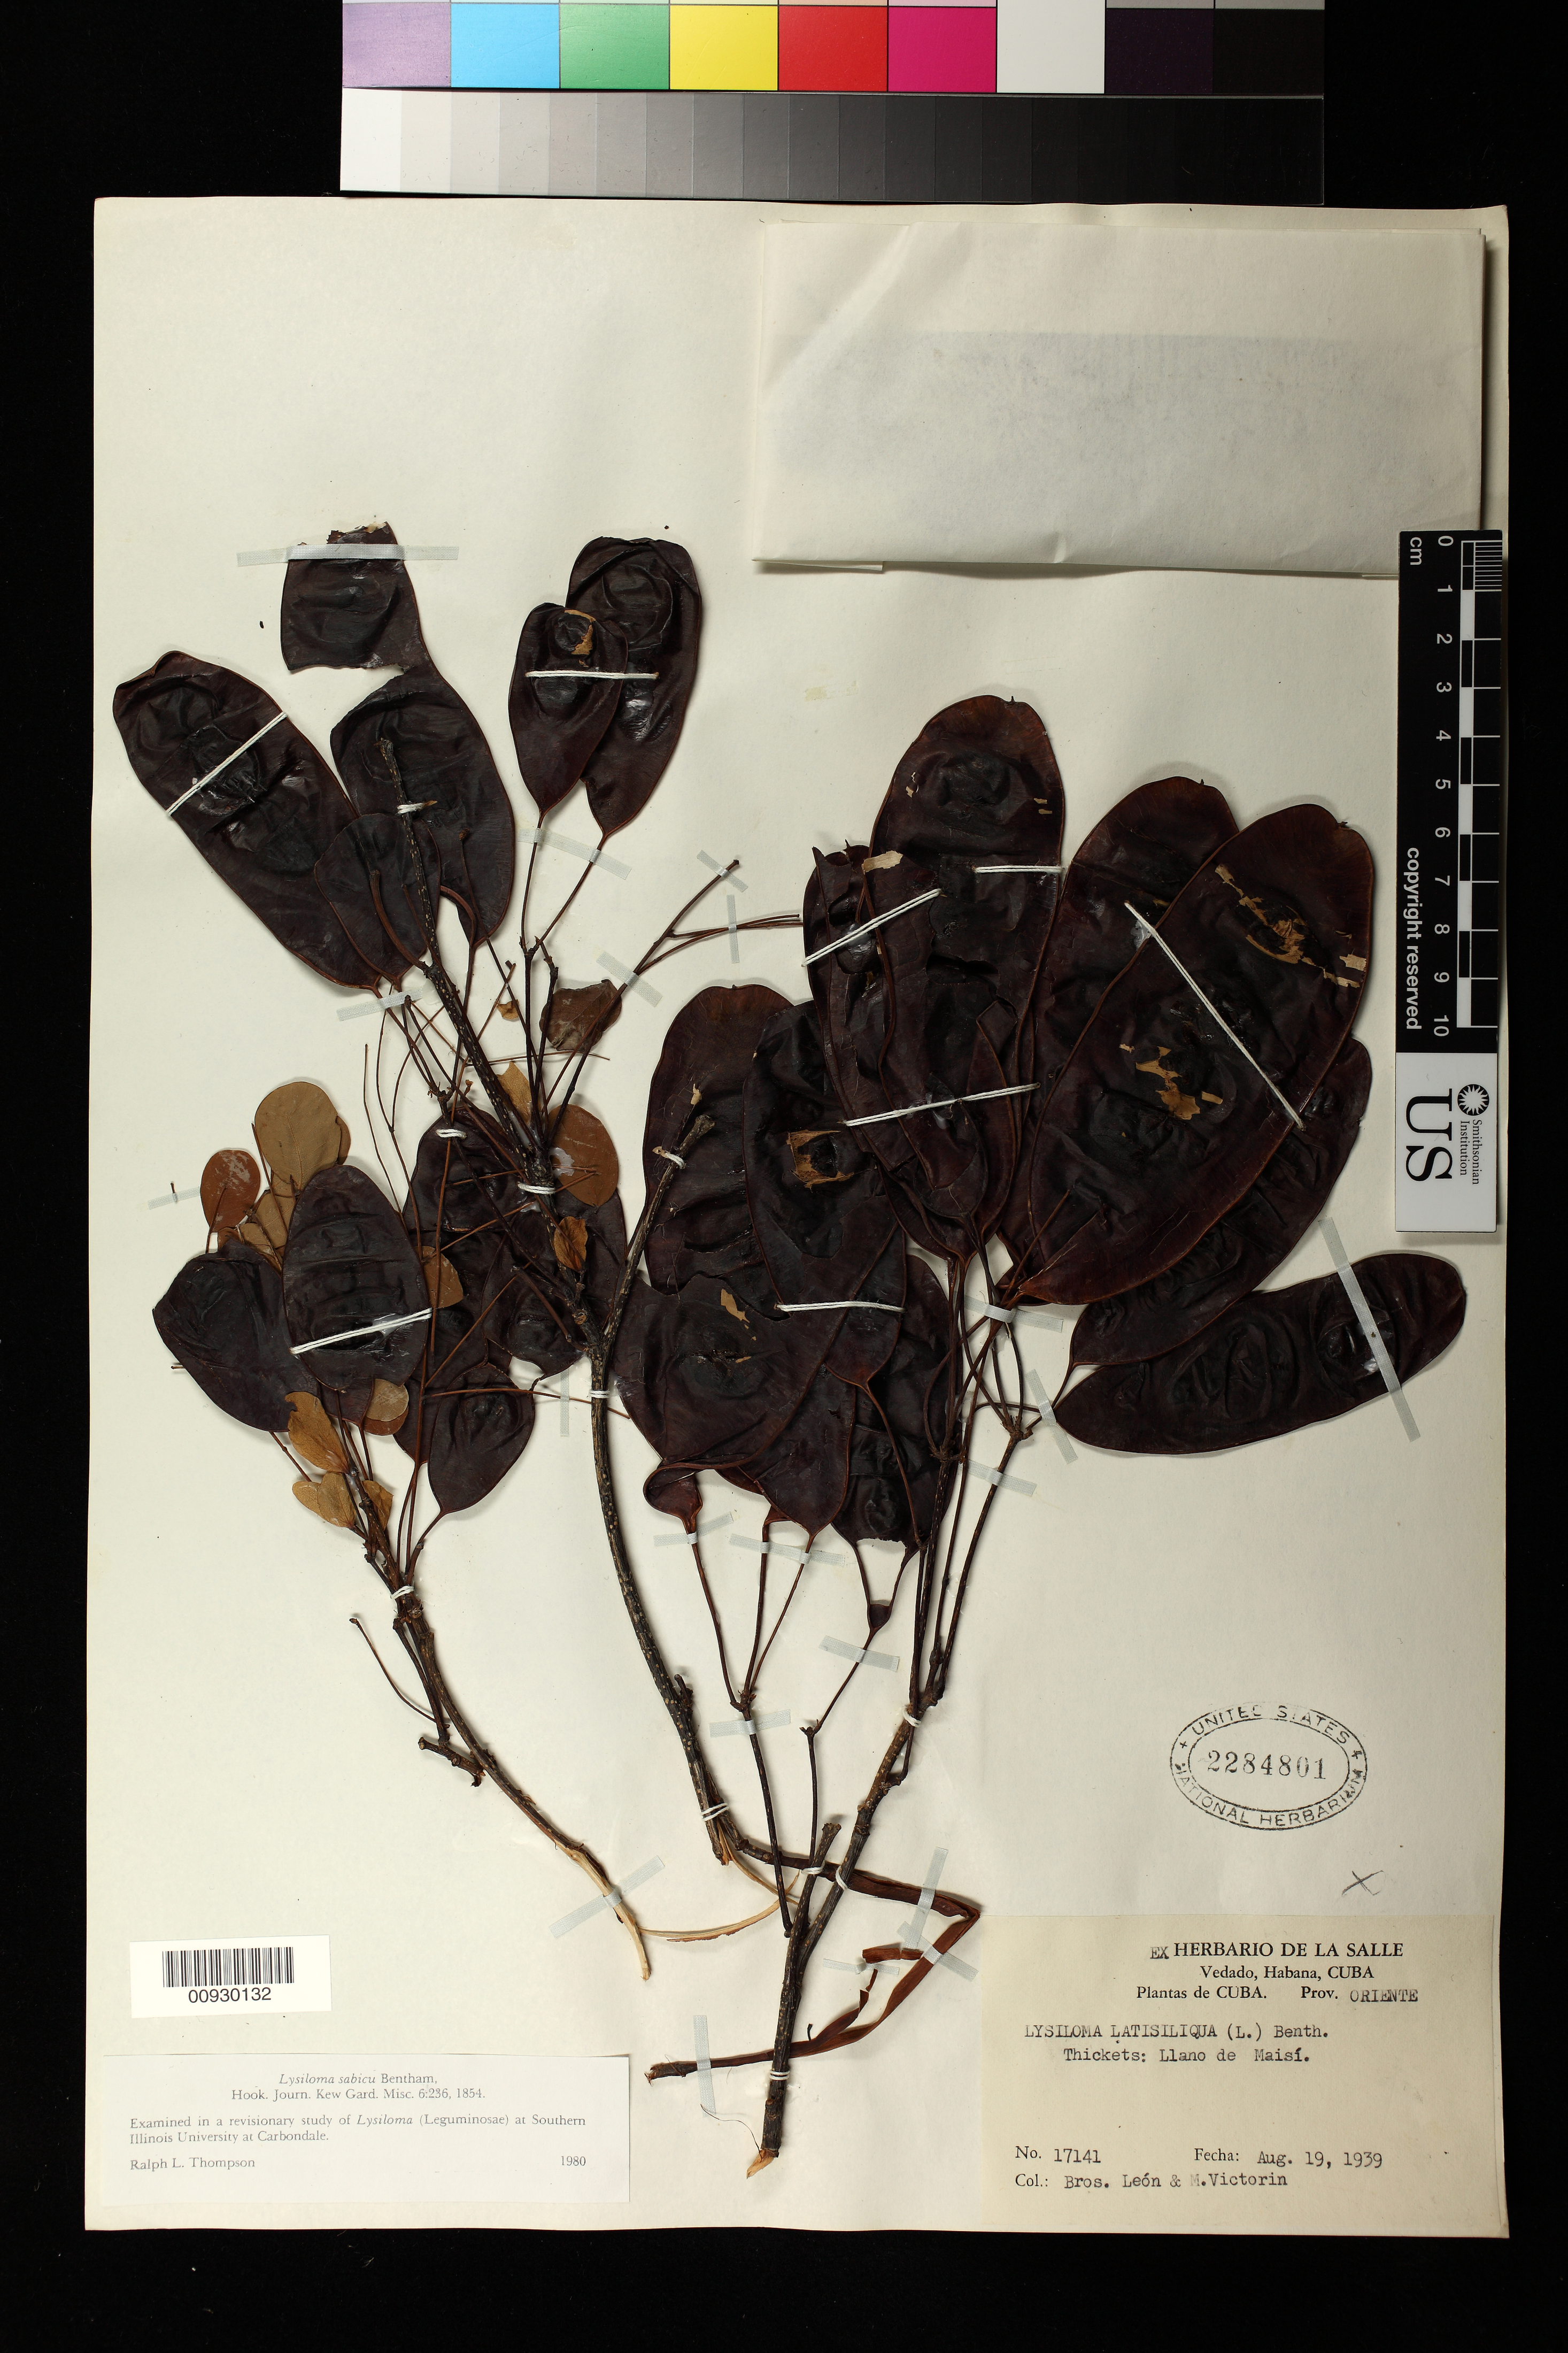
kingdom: Plantae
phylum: Tracheophyta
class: Magnoliopsida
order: Fabales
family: Fabaceae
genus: Lysiloma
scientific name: Lysiloma sabicu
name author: Benth.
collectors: Bro. León & Fr. Marie-Victorin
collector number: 17141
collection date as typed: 19 Aug 1939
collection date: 1939-08-19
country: Cuba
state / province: Oriente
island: Cuba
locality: Thickets: Llano de Maisi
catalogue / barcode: US 228401